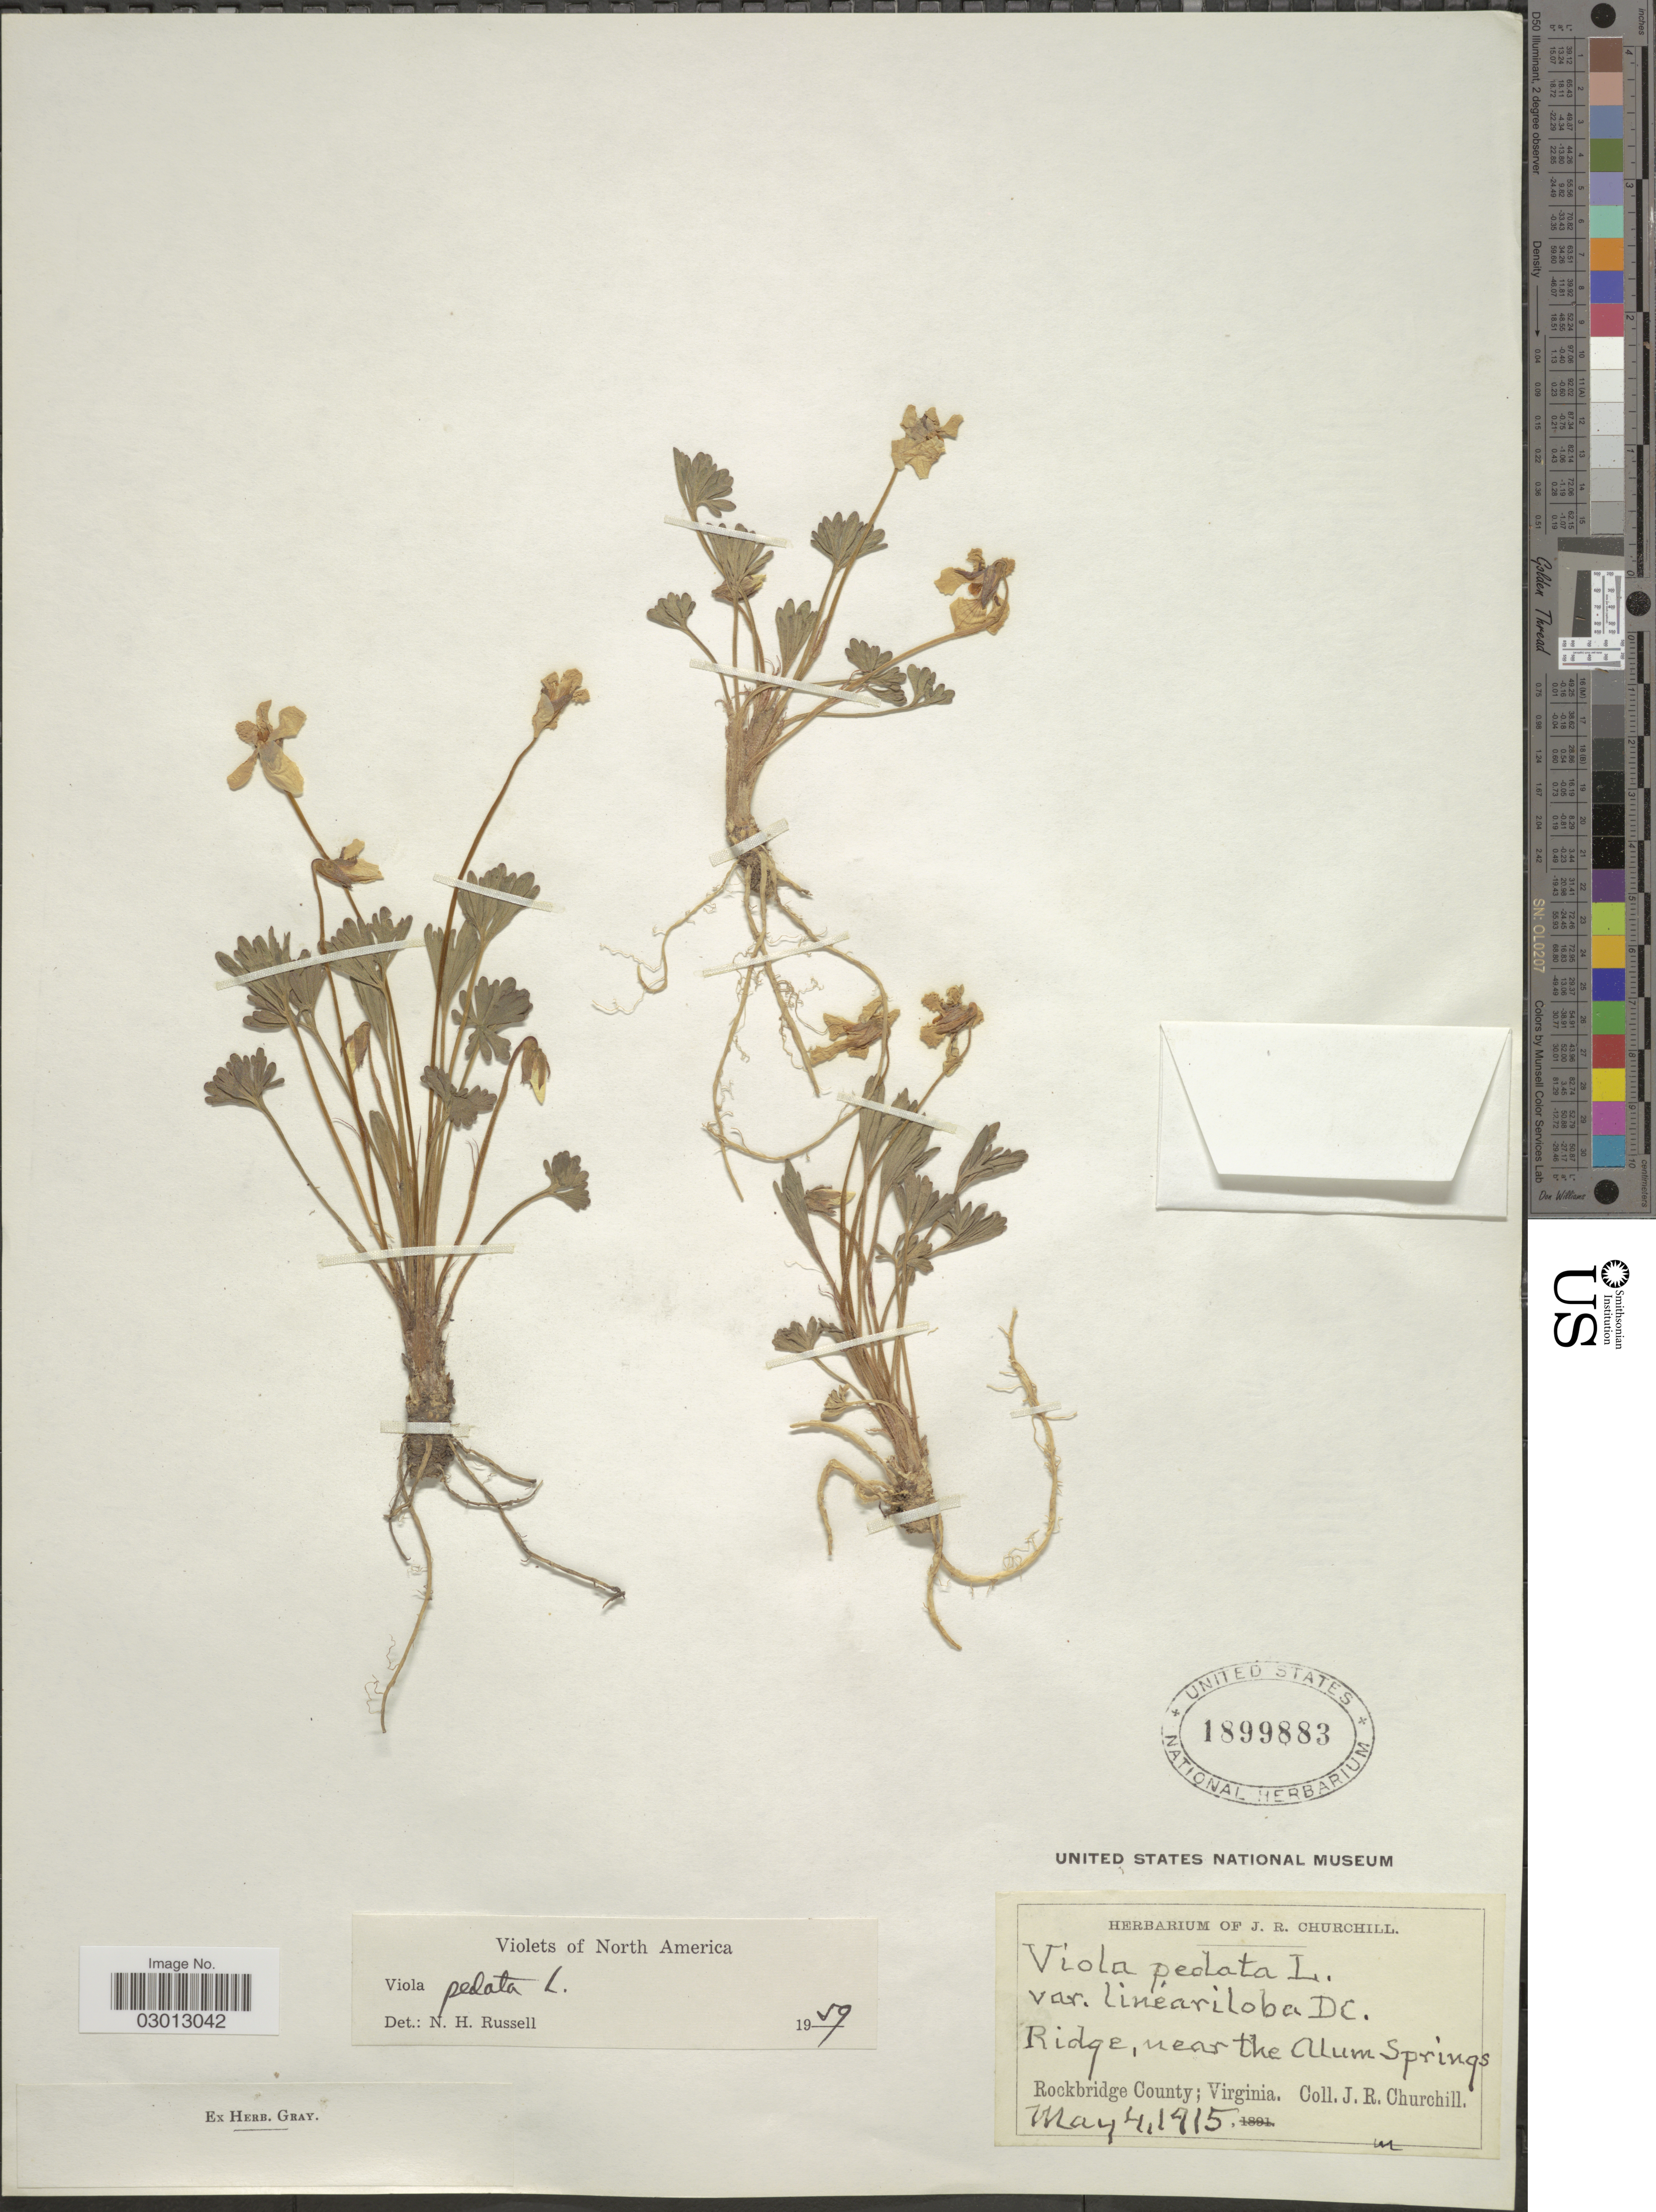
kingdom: Plantae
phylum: Tracheophyta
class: Magnoliopsida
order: Malpighiales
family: Violaceae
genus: Viola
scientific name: Viola pedata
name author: L.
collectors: J. Churchill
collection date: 1915-05-04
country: United States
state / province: Virginia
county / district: Rockbridge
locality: Ridge, near the Alum Springs. Rockbridge County.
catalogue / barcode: US 1899883